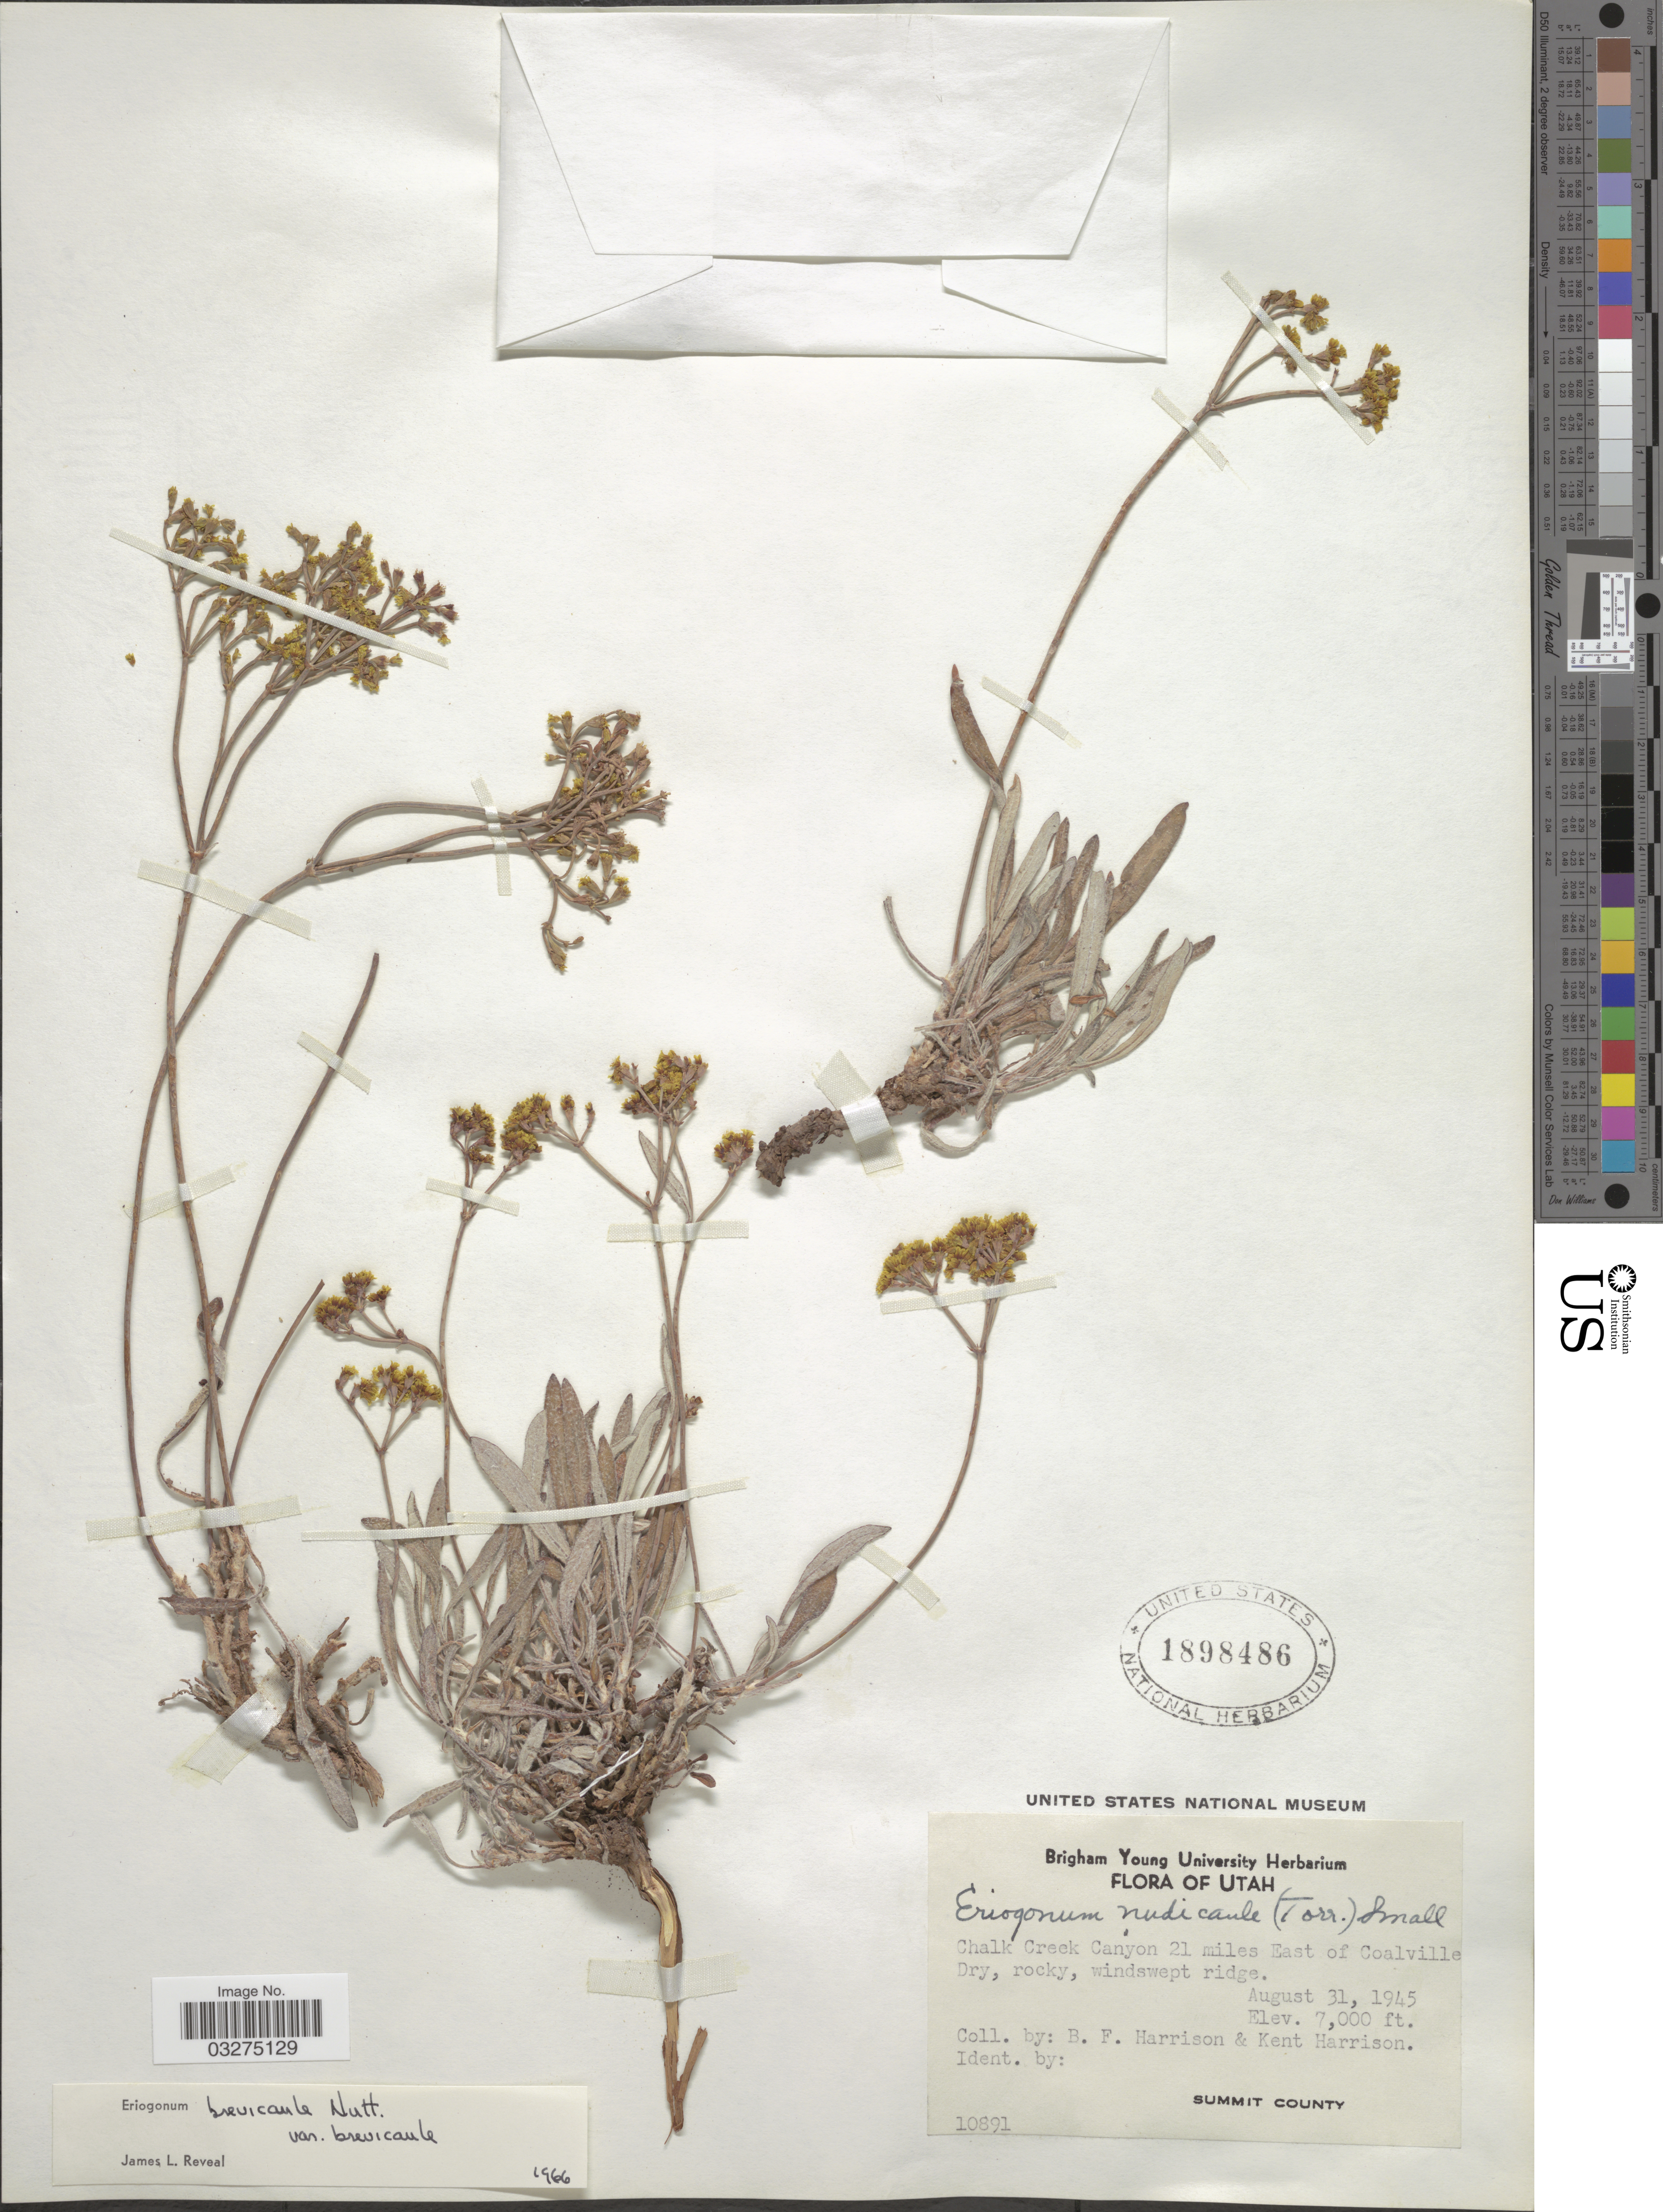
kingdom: Plantae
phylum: Tracheophyta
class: Magnoliopsida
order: Caryophyllales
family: Polygonaceae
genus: Eriogonum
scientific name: Eriogonum brevicaule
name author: Nutt.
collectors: B. F. Harrison & K. Harrison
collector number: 10891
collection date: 1945-08-31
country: United States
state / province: Utah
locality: Chalk Creek Canyon 21 miles East of Coalville.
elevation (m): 2134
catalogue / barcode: US 1898486